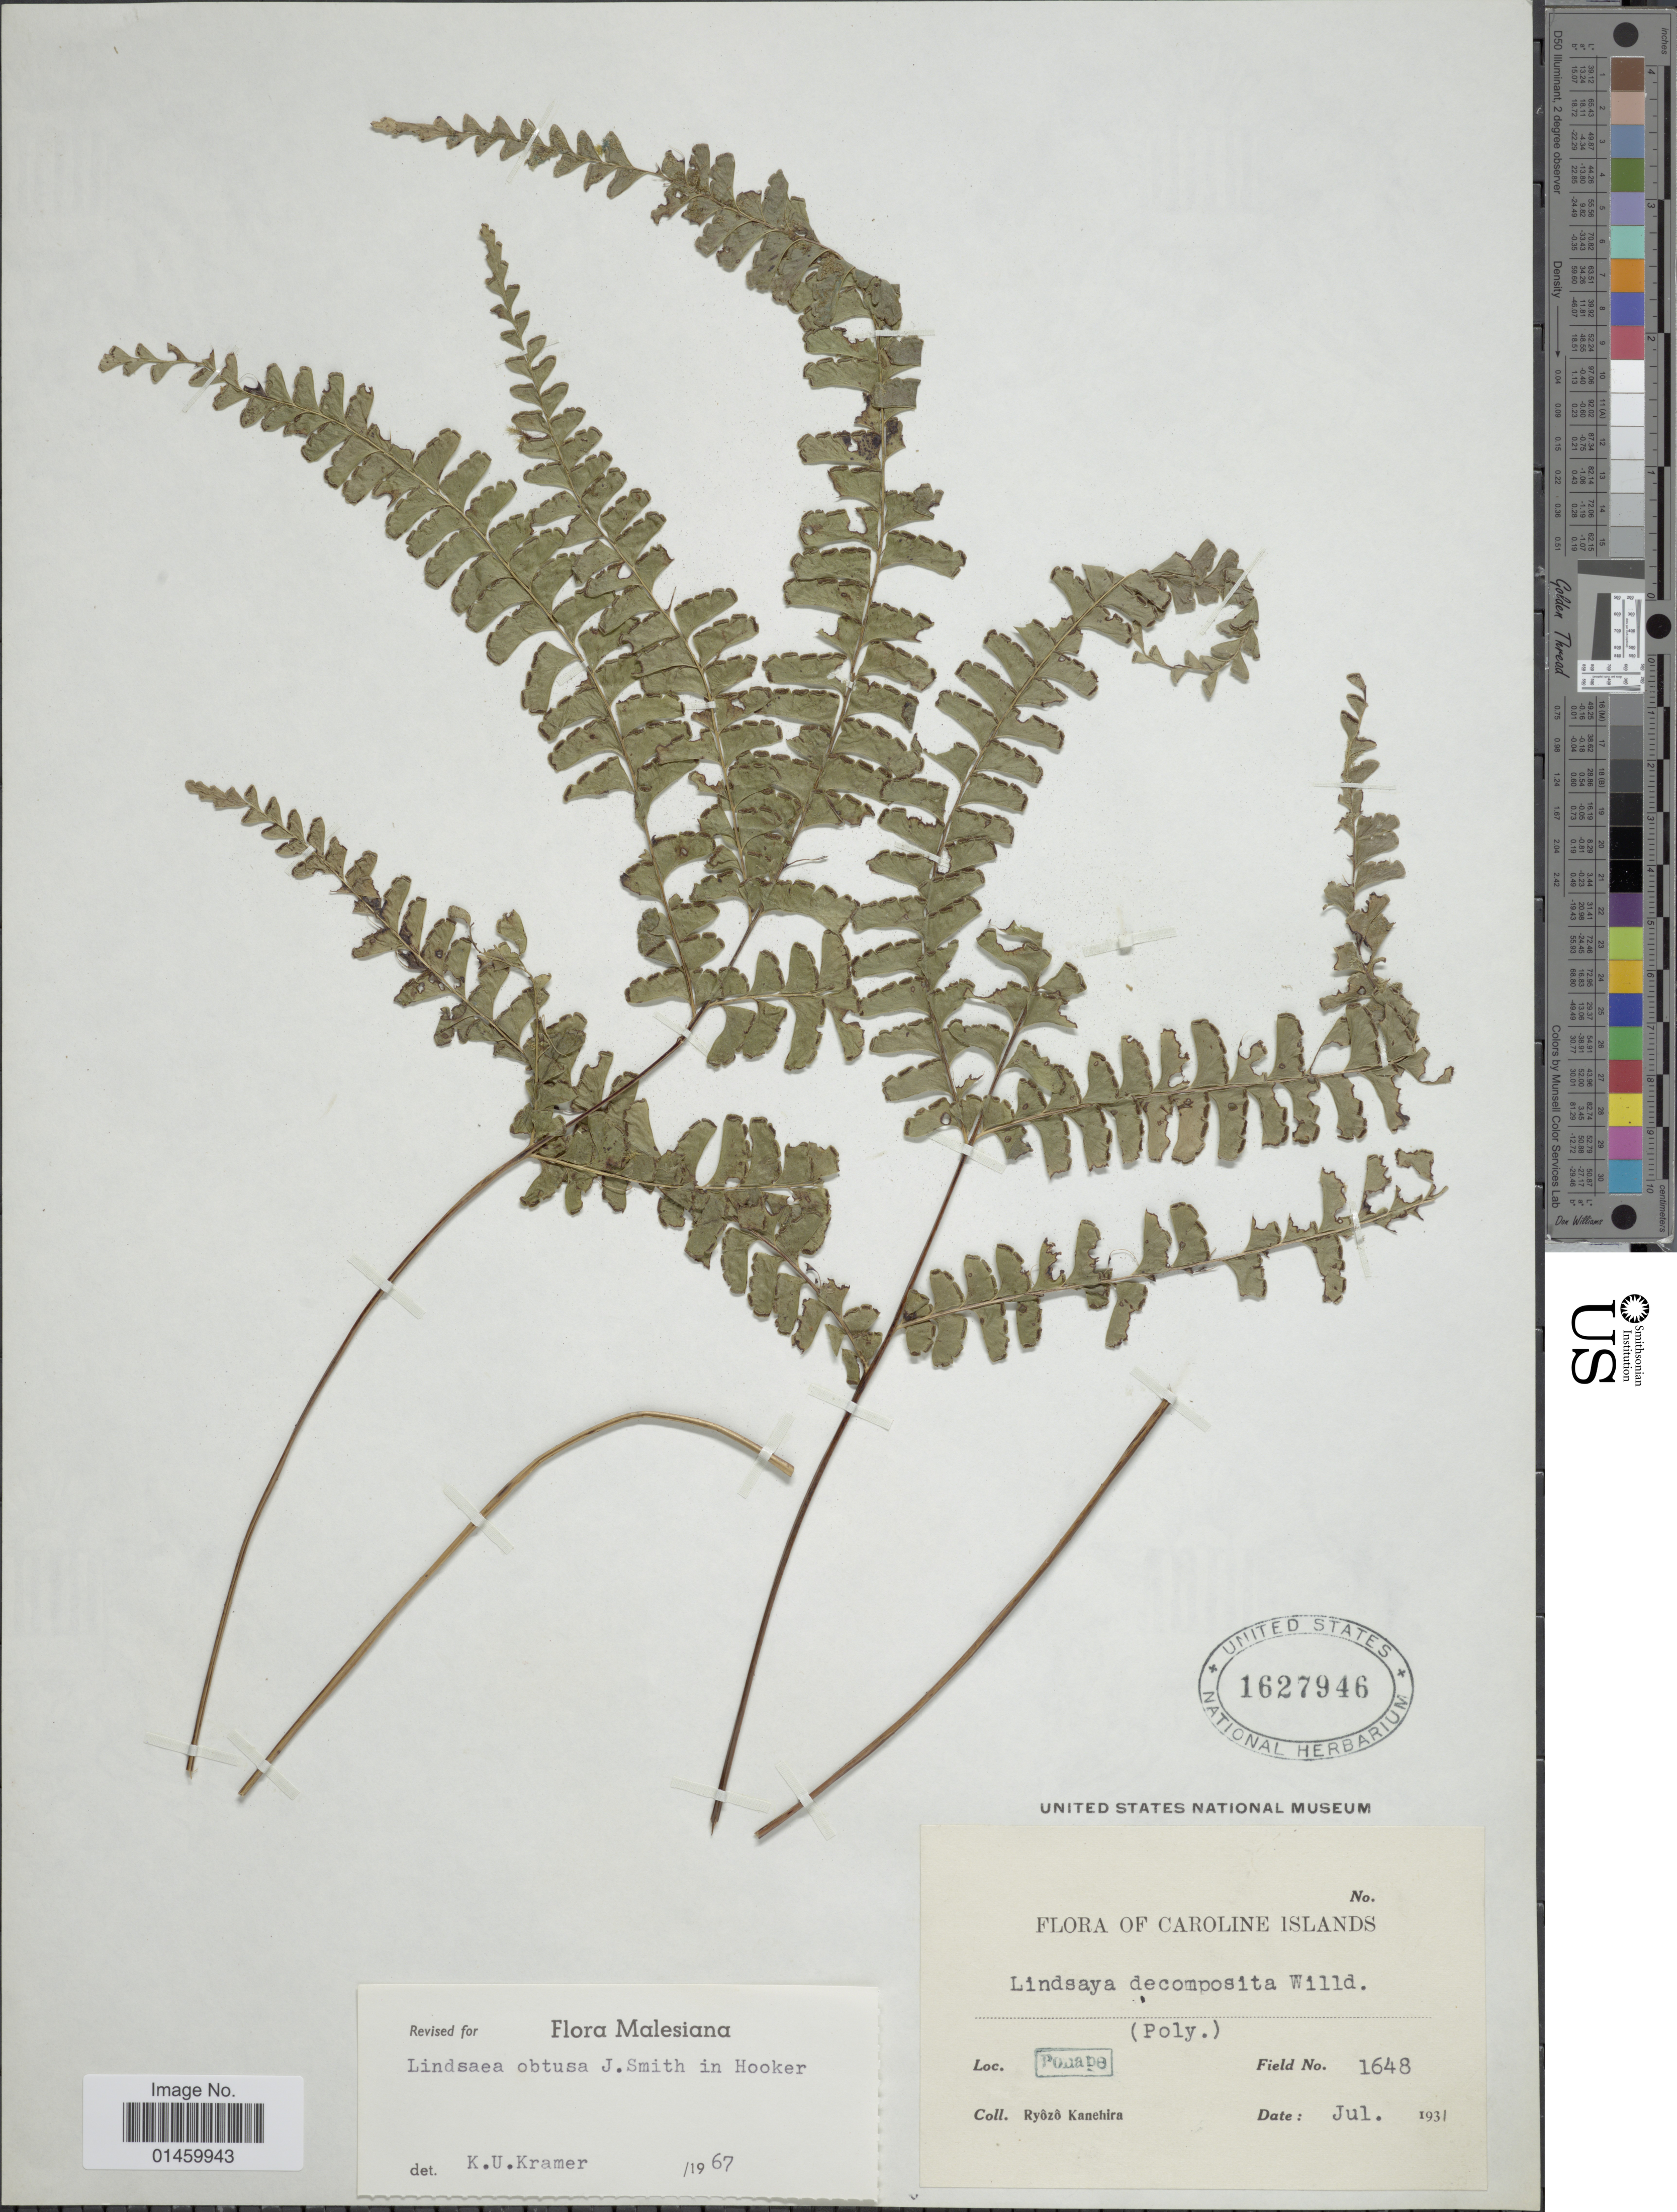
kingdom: Plantae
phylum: Tracheophyta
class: Polypodiopsida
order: Polypodiales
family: Lindsaeaceae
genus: Lindsaea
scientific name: Lindsaea obtusa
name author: J. Sm. ex Hook.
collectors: R. Kanehira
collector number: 1648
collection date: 1931-07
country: Micronesia, Federated States of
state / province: Pohnpei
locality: Caroline Islands. Ponape.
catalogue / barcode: US 1627946